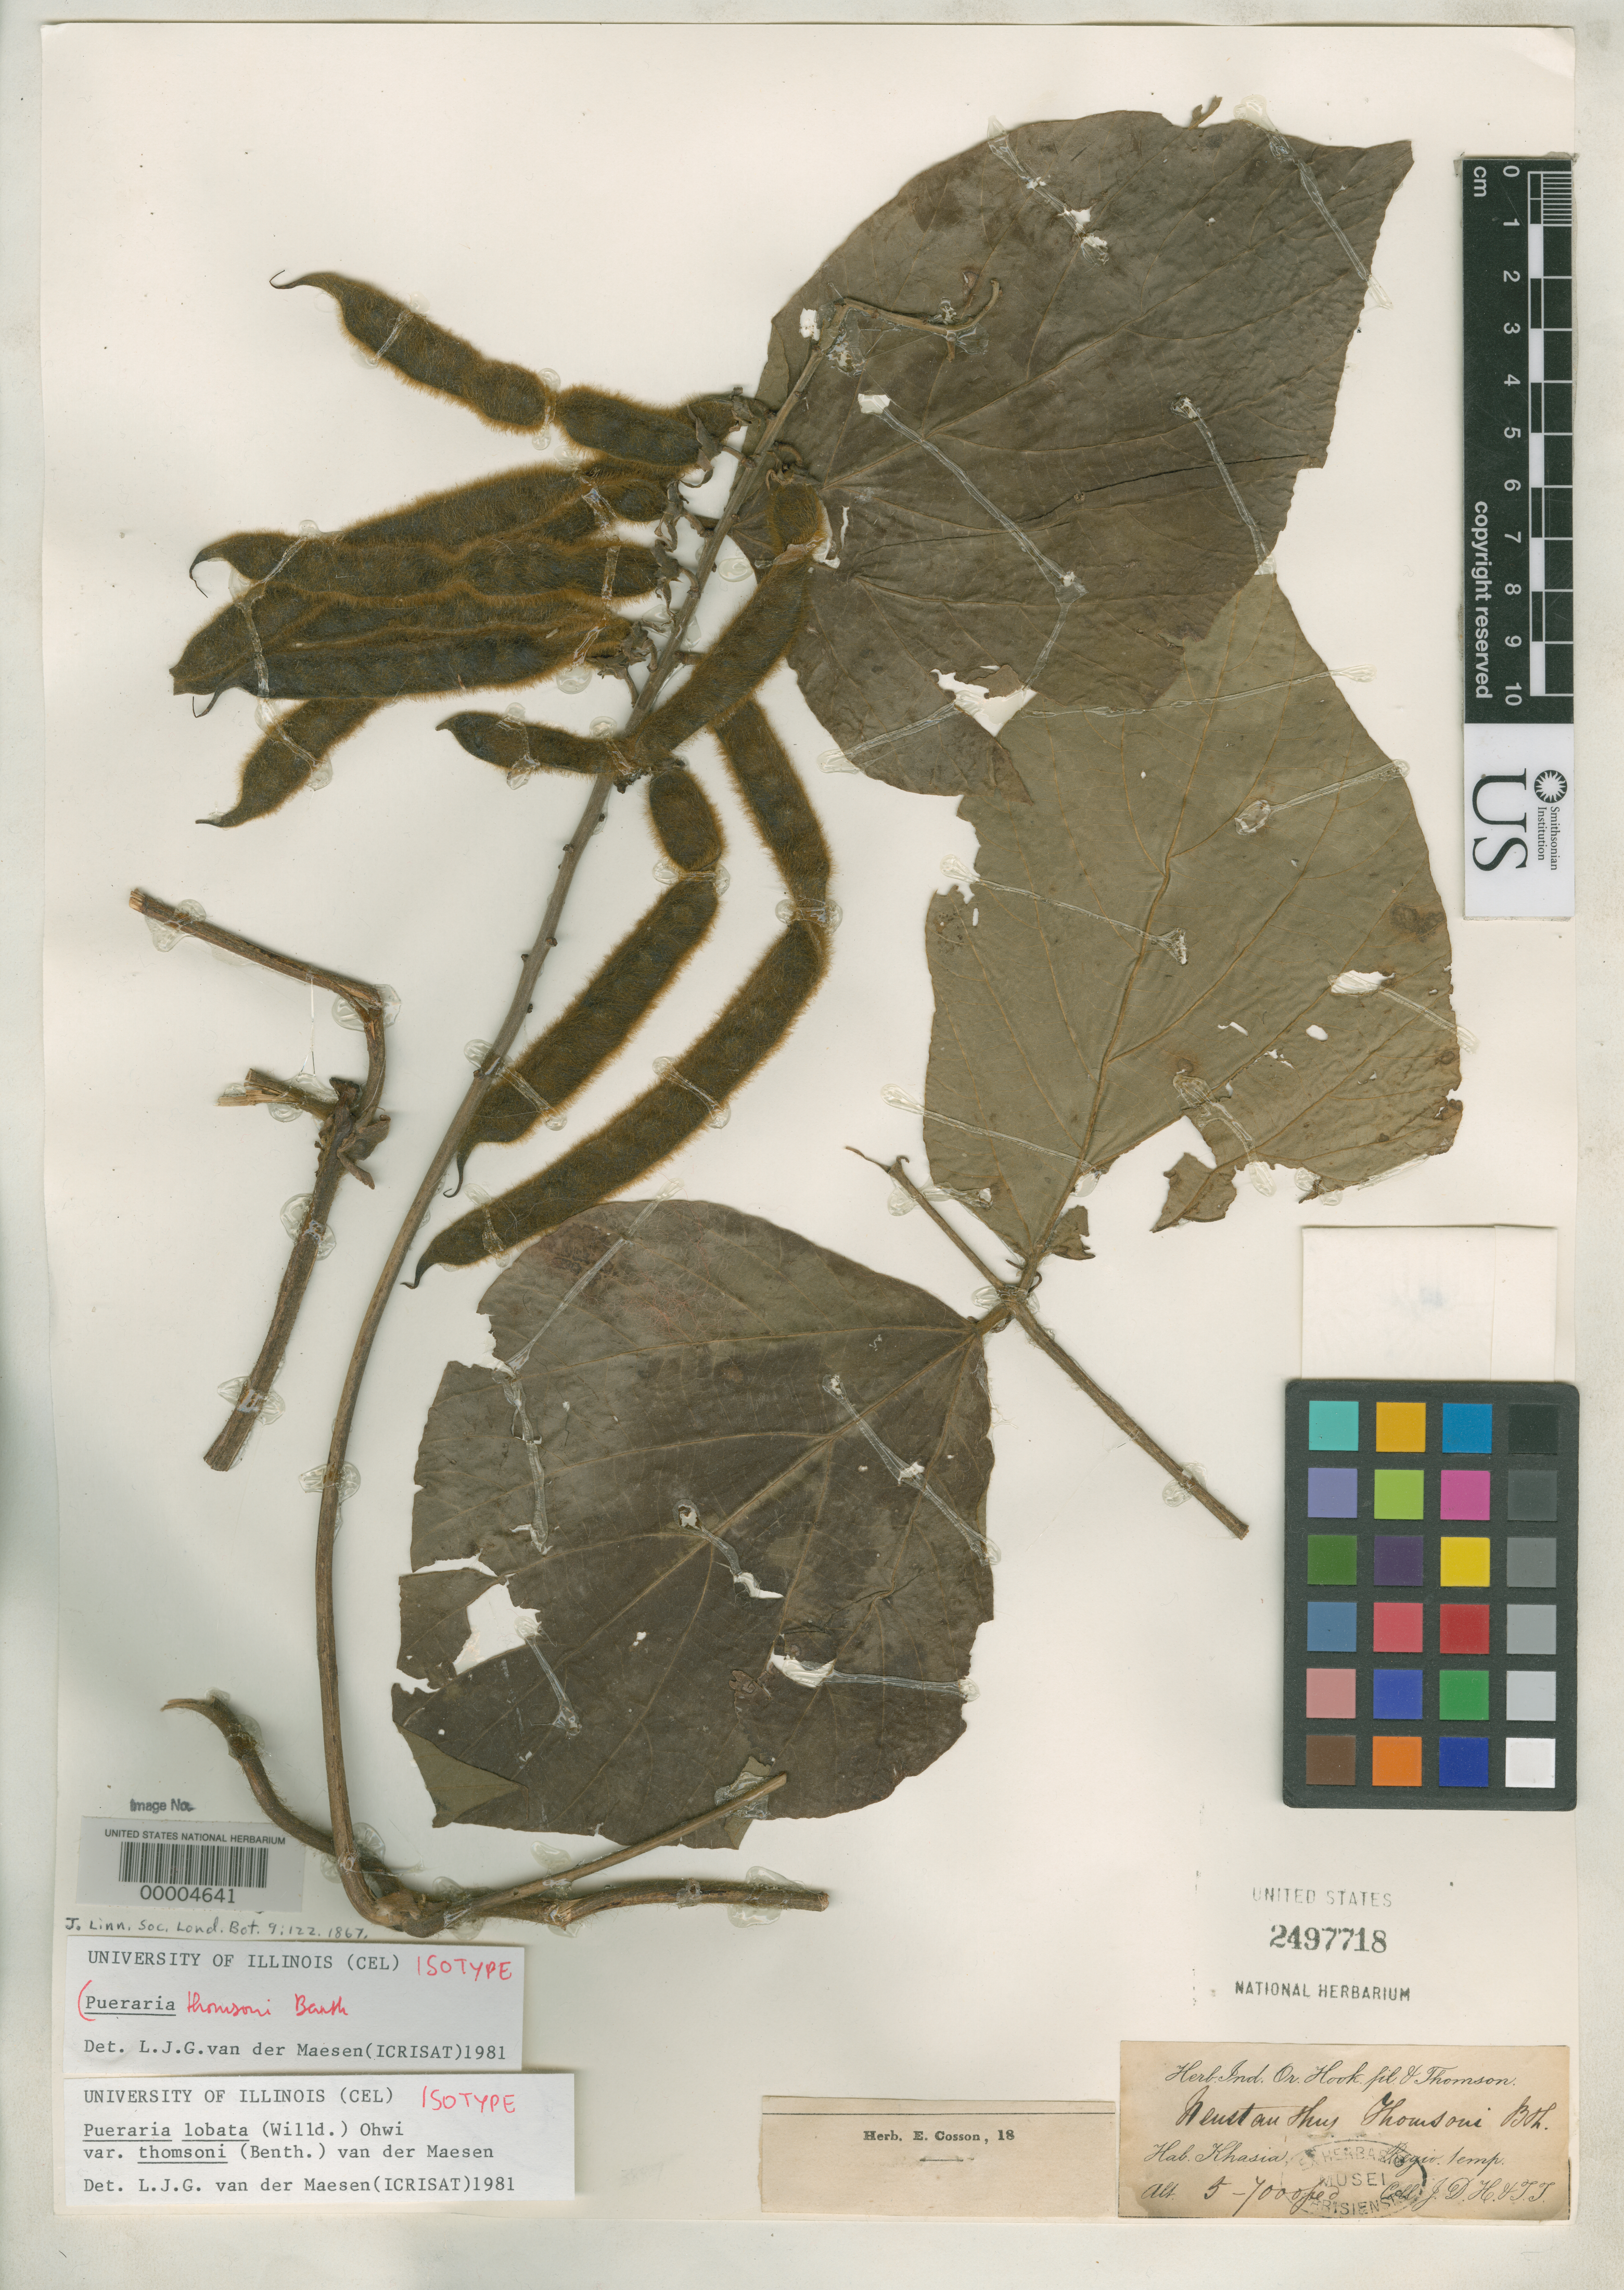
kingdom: Plantae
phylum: Tracheophyta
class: Magnoliopsida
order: Fabales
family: Fabaceae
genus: Pueraria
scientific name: Pueraria thomsonii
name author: Benth.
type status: Isotype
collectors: J. D. Hooker & T. Thompson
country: India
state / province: Assam / Meghalaya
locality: Khasia; alt. 5000-7000 ft.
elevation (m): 1524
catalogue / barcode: US 2497718